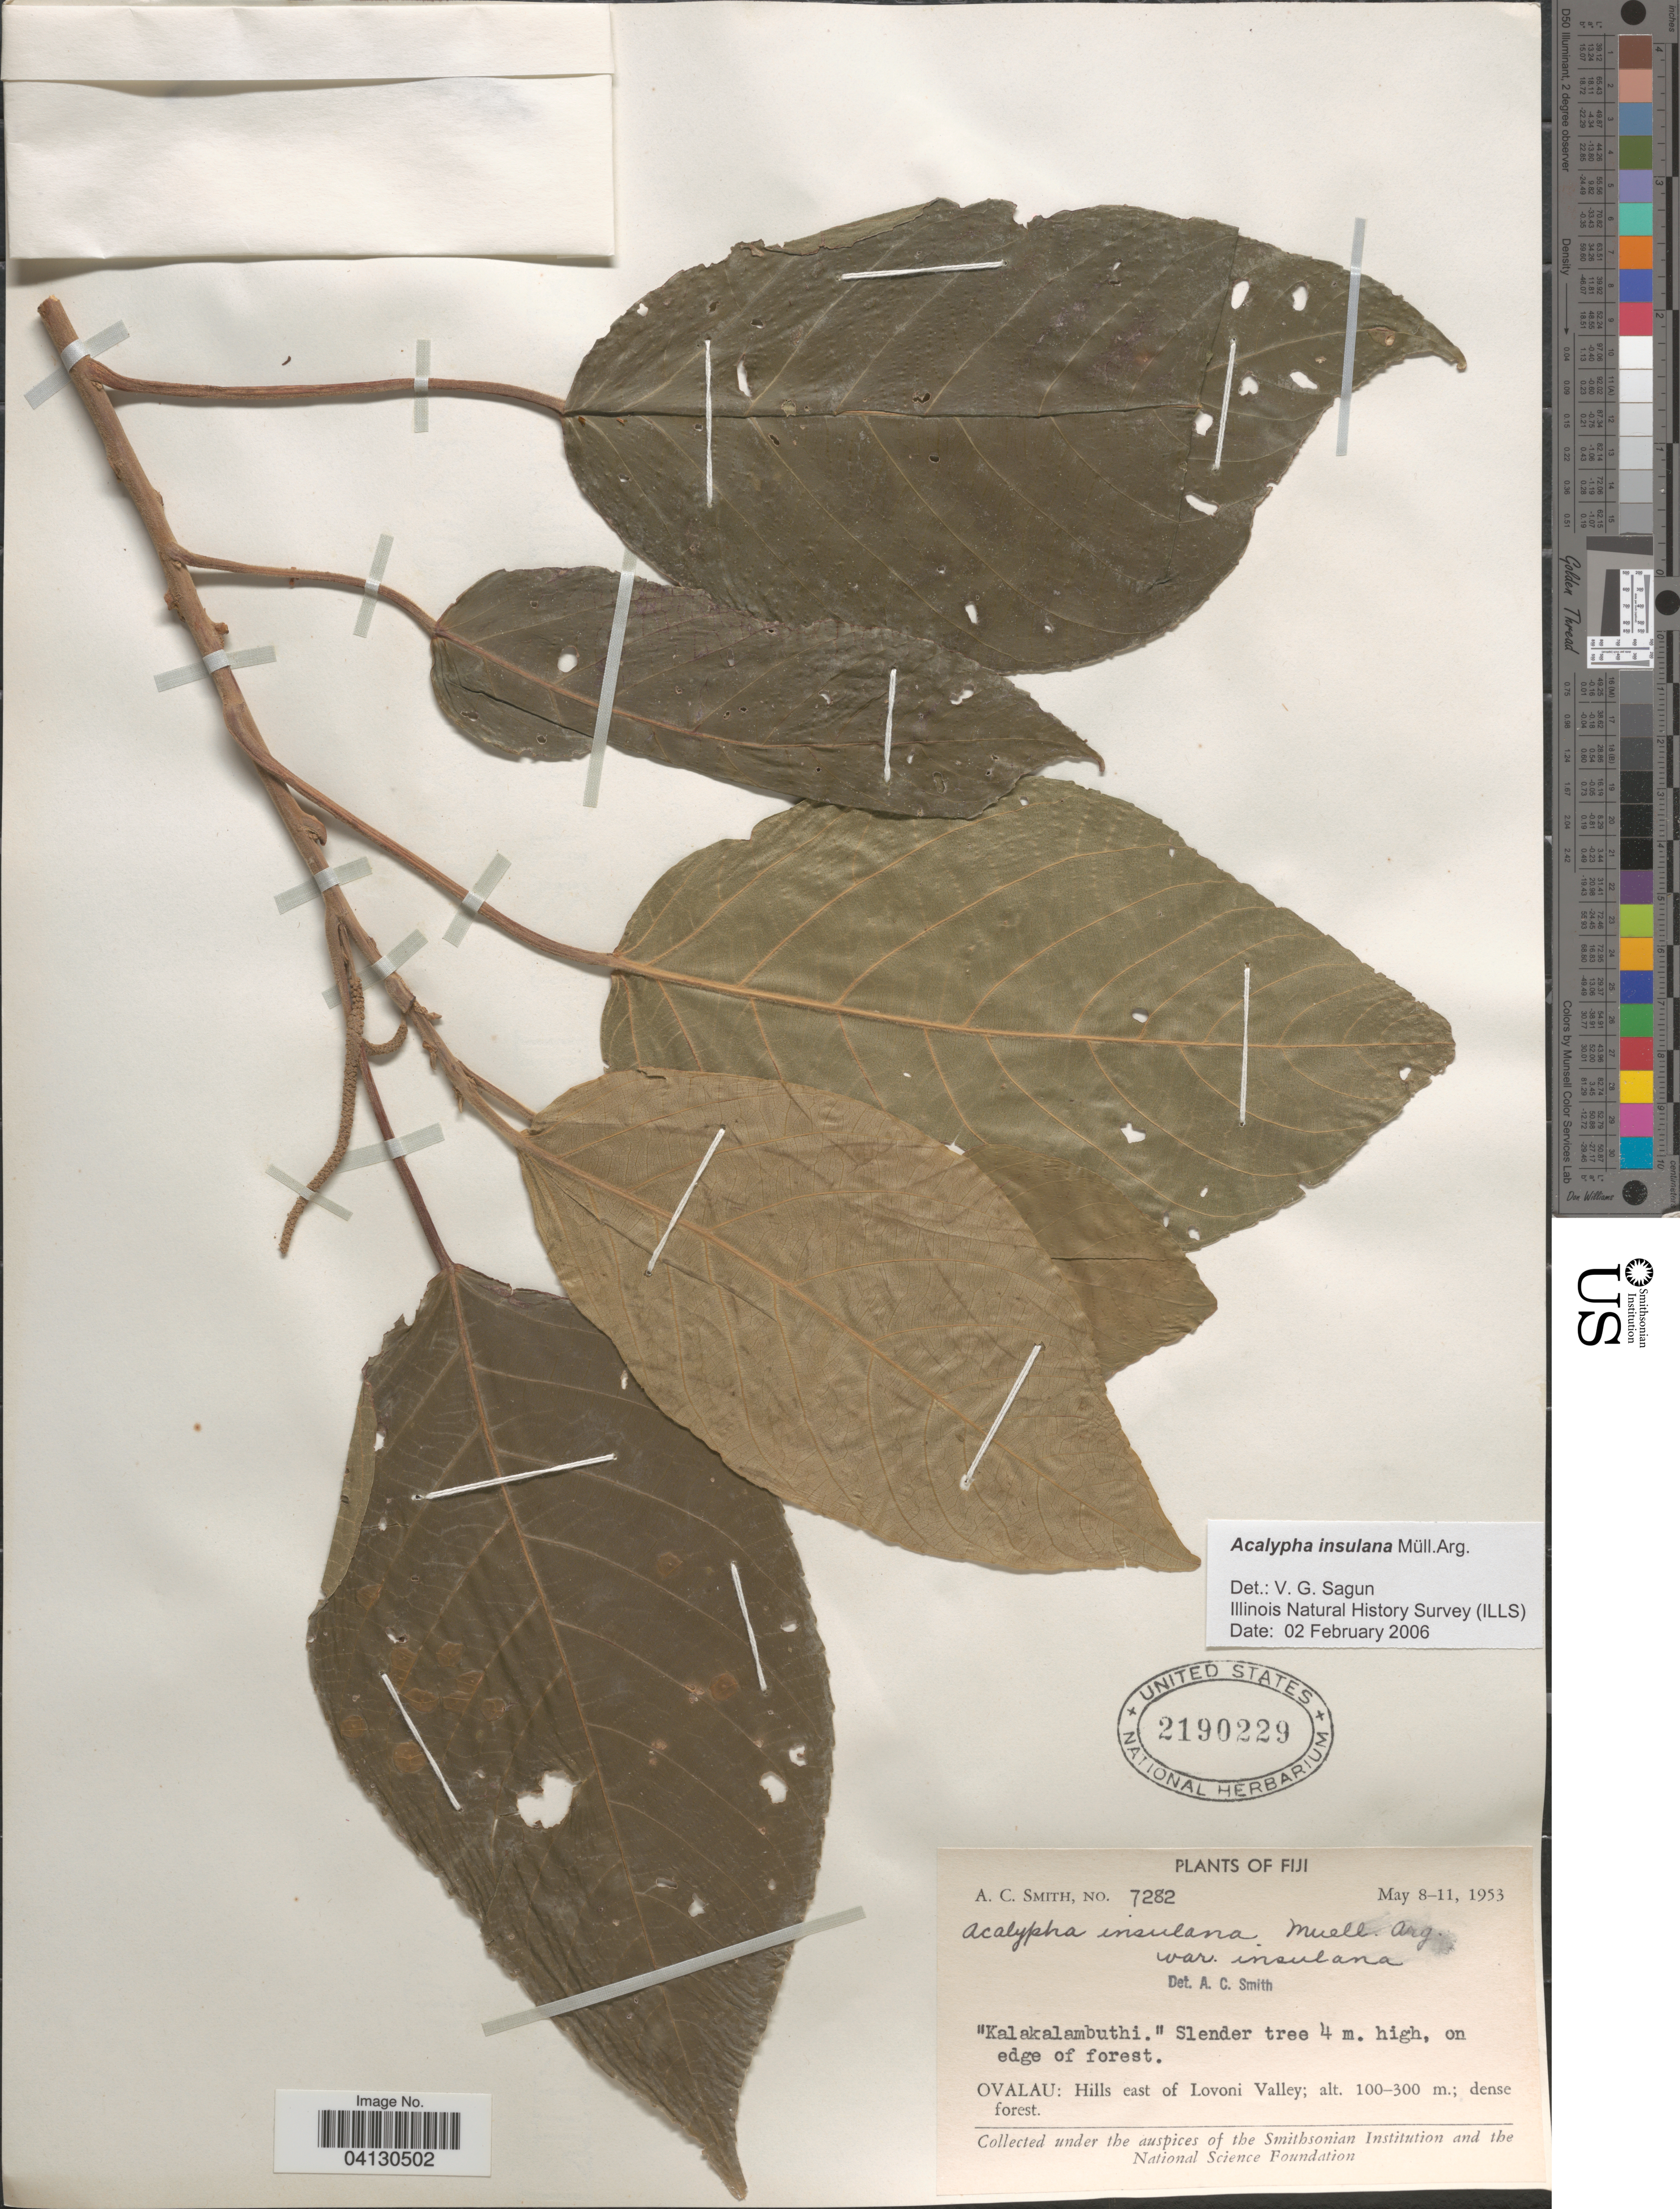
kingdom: Plantae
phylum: Tracheophyta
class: Magnoliopsida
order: Malpighiales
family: Euphorbiaceae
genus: Acalypha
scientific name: Acalypha insulana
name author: Müll. Arg.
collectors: A. C. Smith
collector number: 7282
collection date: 1953-05-08/1953-05-11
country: Fiji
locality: Ovalau: Hills east of Lovoni Valley.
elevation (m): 100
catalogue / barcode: US 2190229